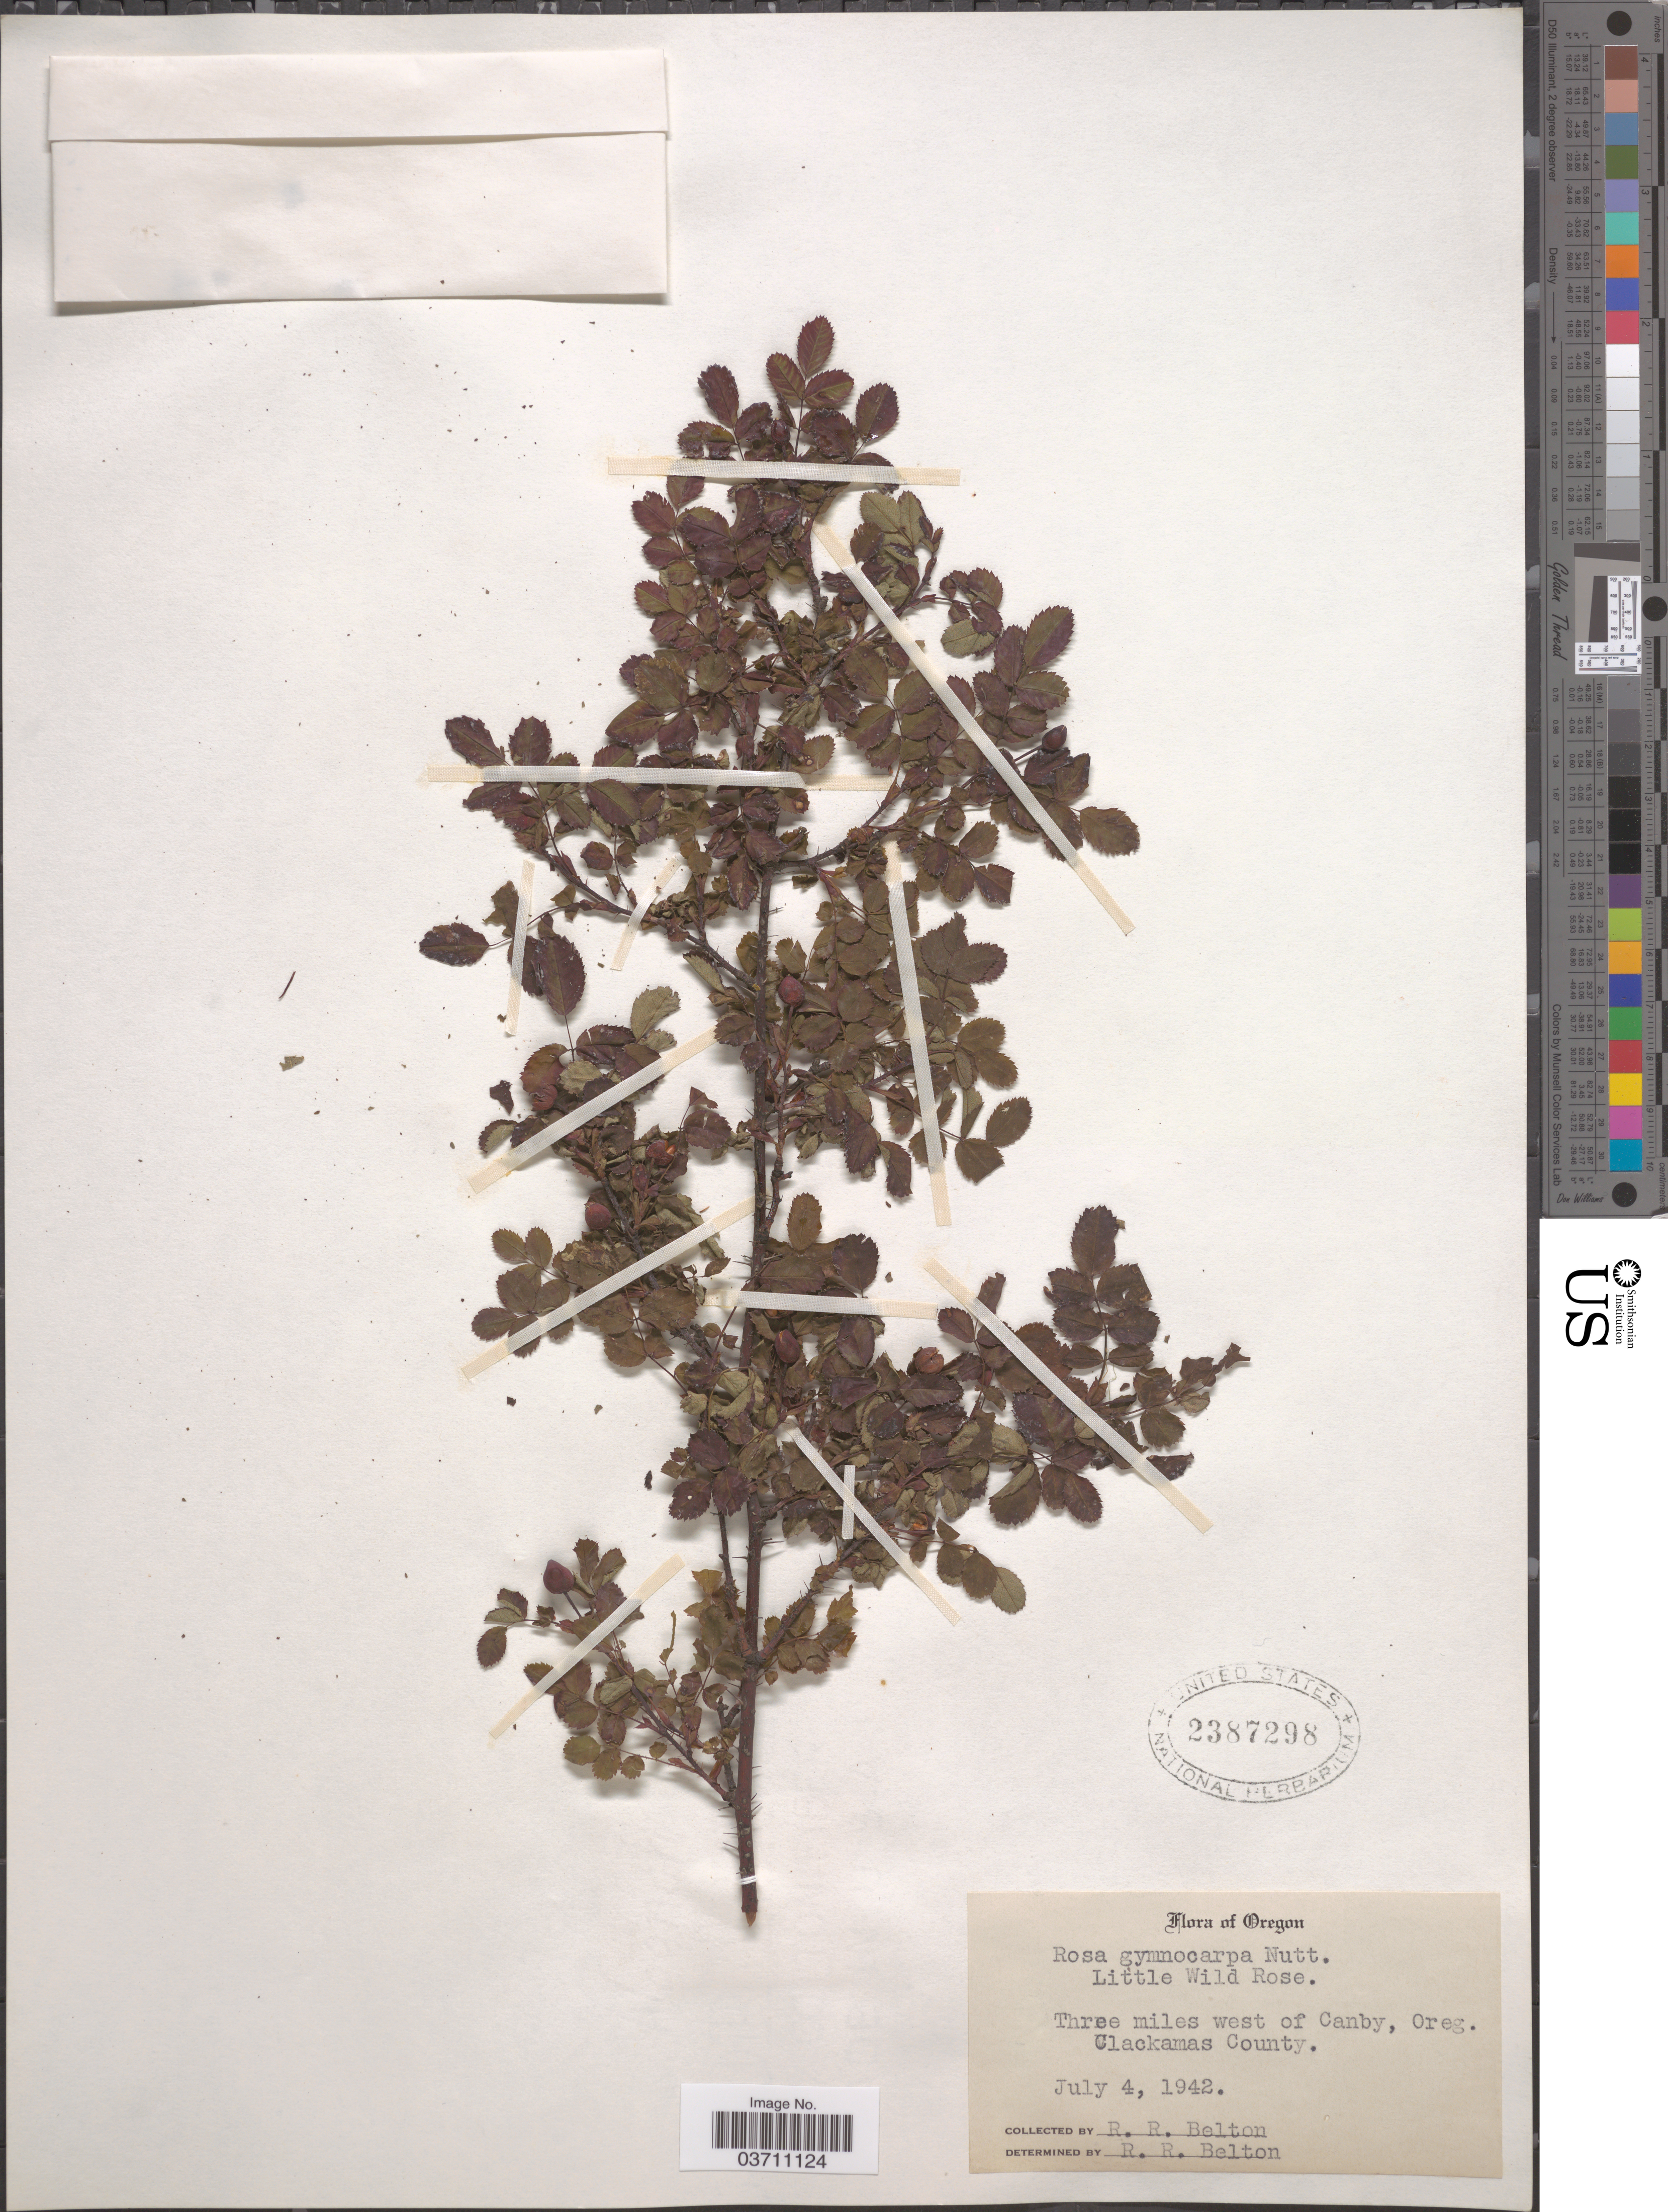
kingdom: Plantae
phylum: Tracheophyta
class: Magnoliopsida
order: Rosales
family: Rosaceae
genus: Rosa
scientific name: Rosa gymnocarpa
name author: Nutt.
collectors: R. Belton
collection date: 1942-07-04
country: United States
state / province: Oregon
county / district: Clackamas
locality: Three miles west of Canby. Clackamas County.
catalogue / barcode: US 2387298